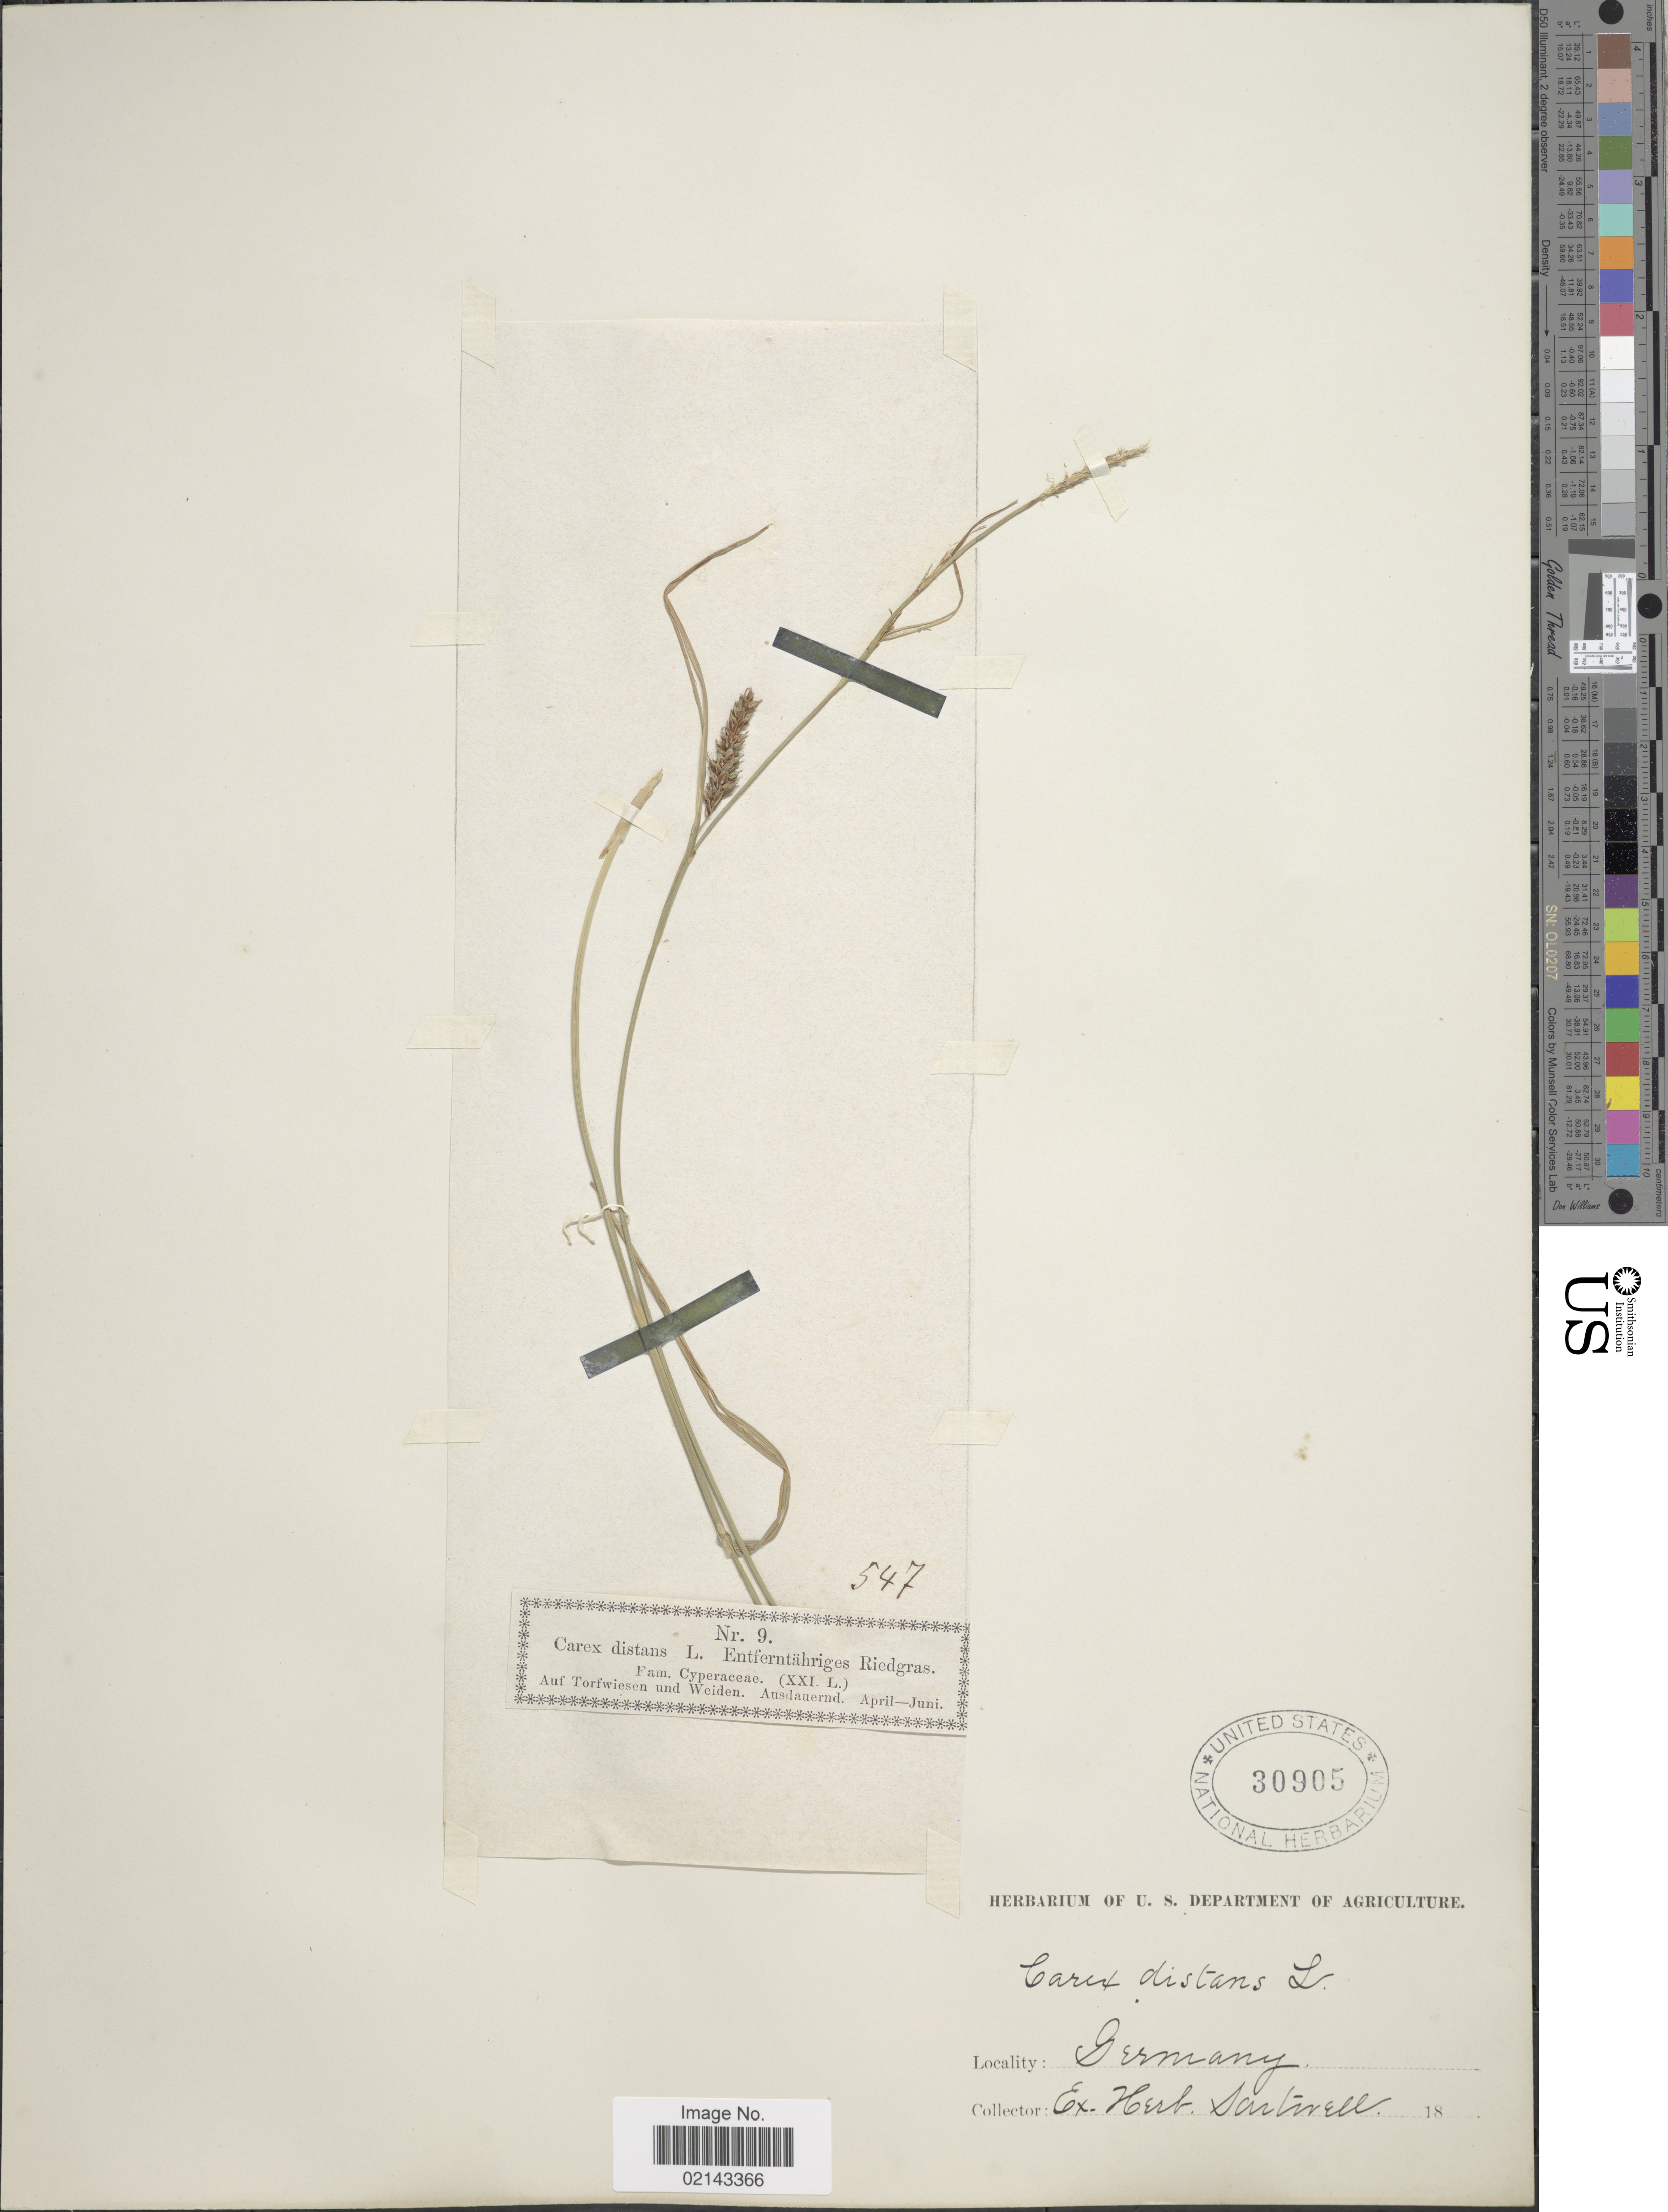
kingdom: Plantae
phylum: Tracheophyta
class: Liliopsida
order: Poales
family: Cyperaceae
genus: Carex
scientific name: Carex distans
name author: L.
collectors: ex herb. Sartwell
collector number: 9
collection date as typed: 18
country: Germany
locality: Auf Torfwiesen und Weiden. Ausdauernd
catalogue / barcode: US 30905